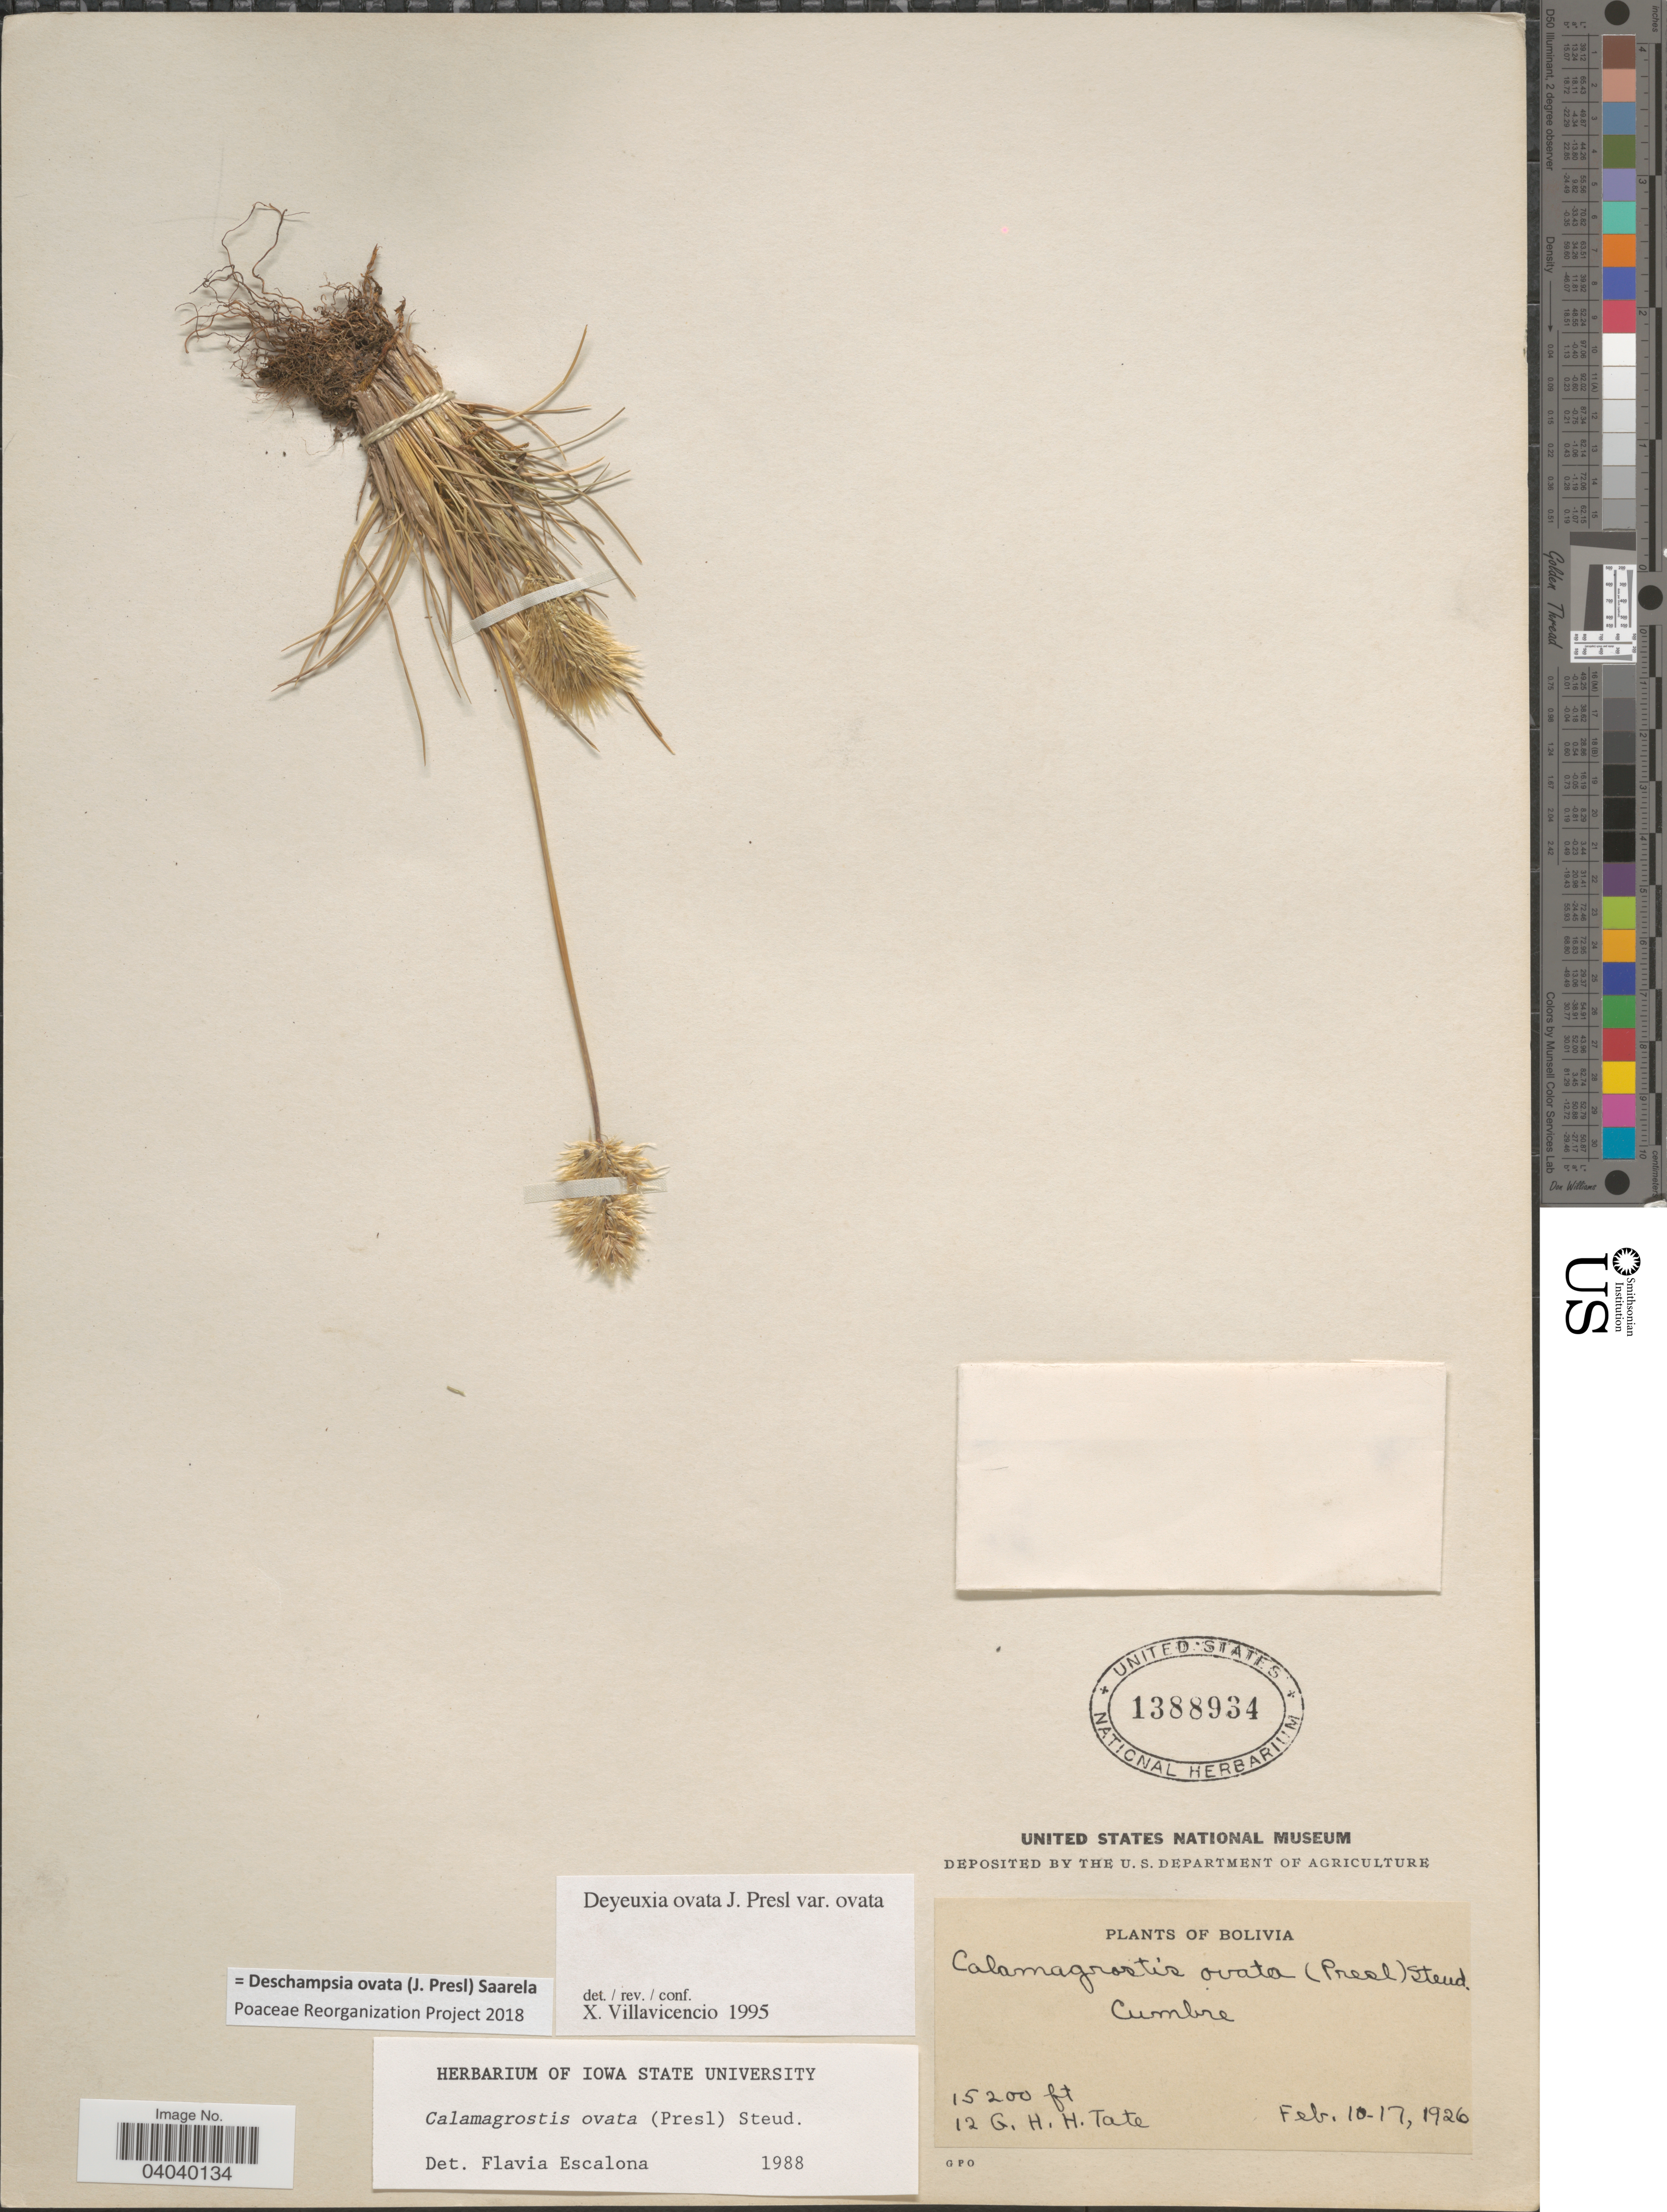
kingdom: Plantae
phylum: Tracheophyta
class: Liliopsida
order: Poales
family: Poaceae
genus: Deschampsia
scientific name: Deschampsia ovata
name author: (J. Presl) Saarela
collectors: G. H. H.Tate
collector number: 12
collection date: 1926-02-10/1926-02-17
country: Bolivia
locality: Cumbre.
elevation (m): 4633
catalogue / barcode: US 1388934